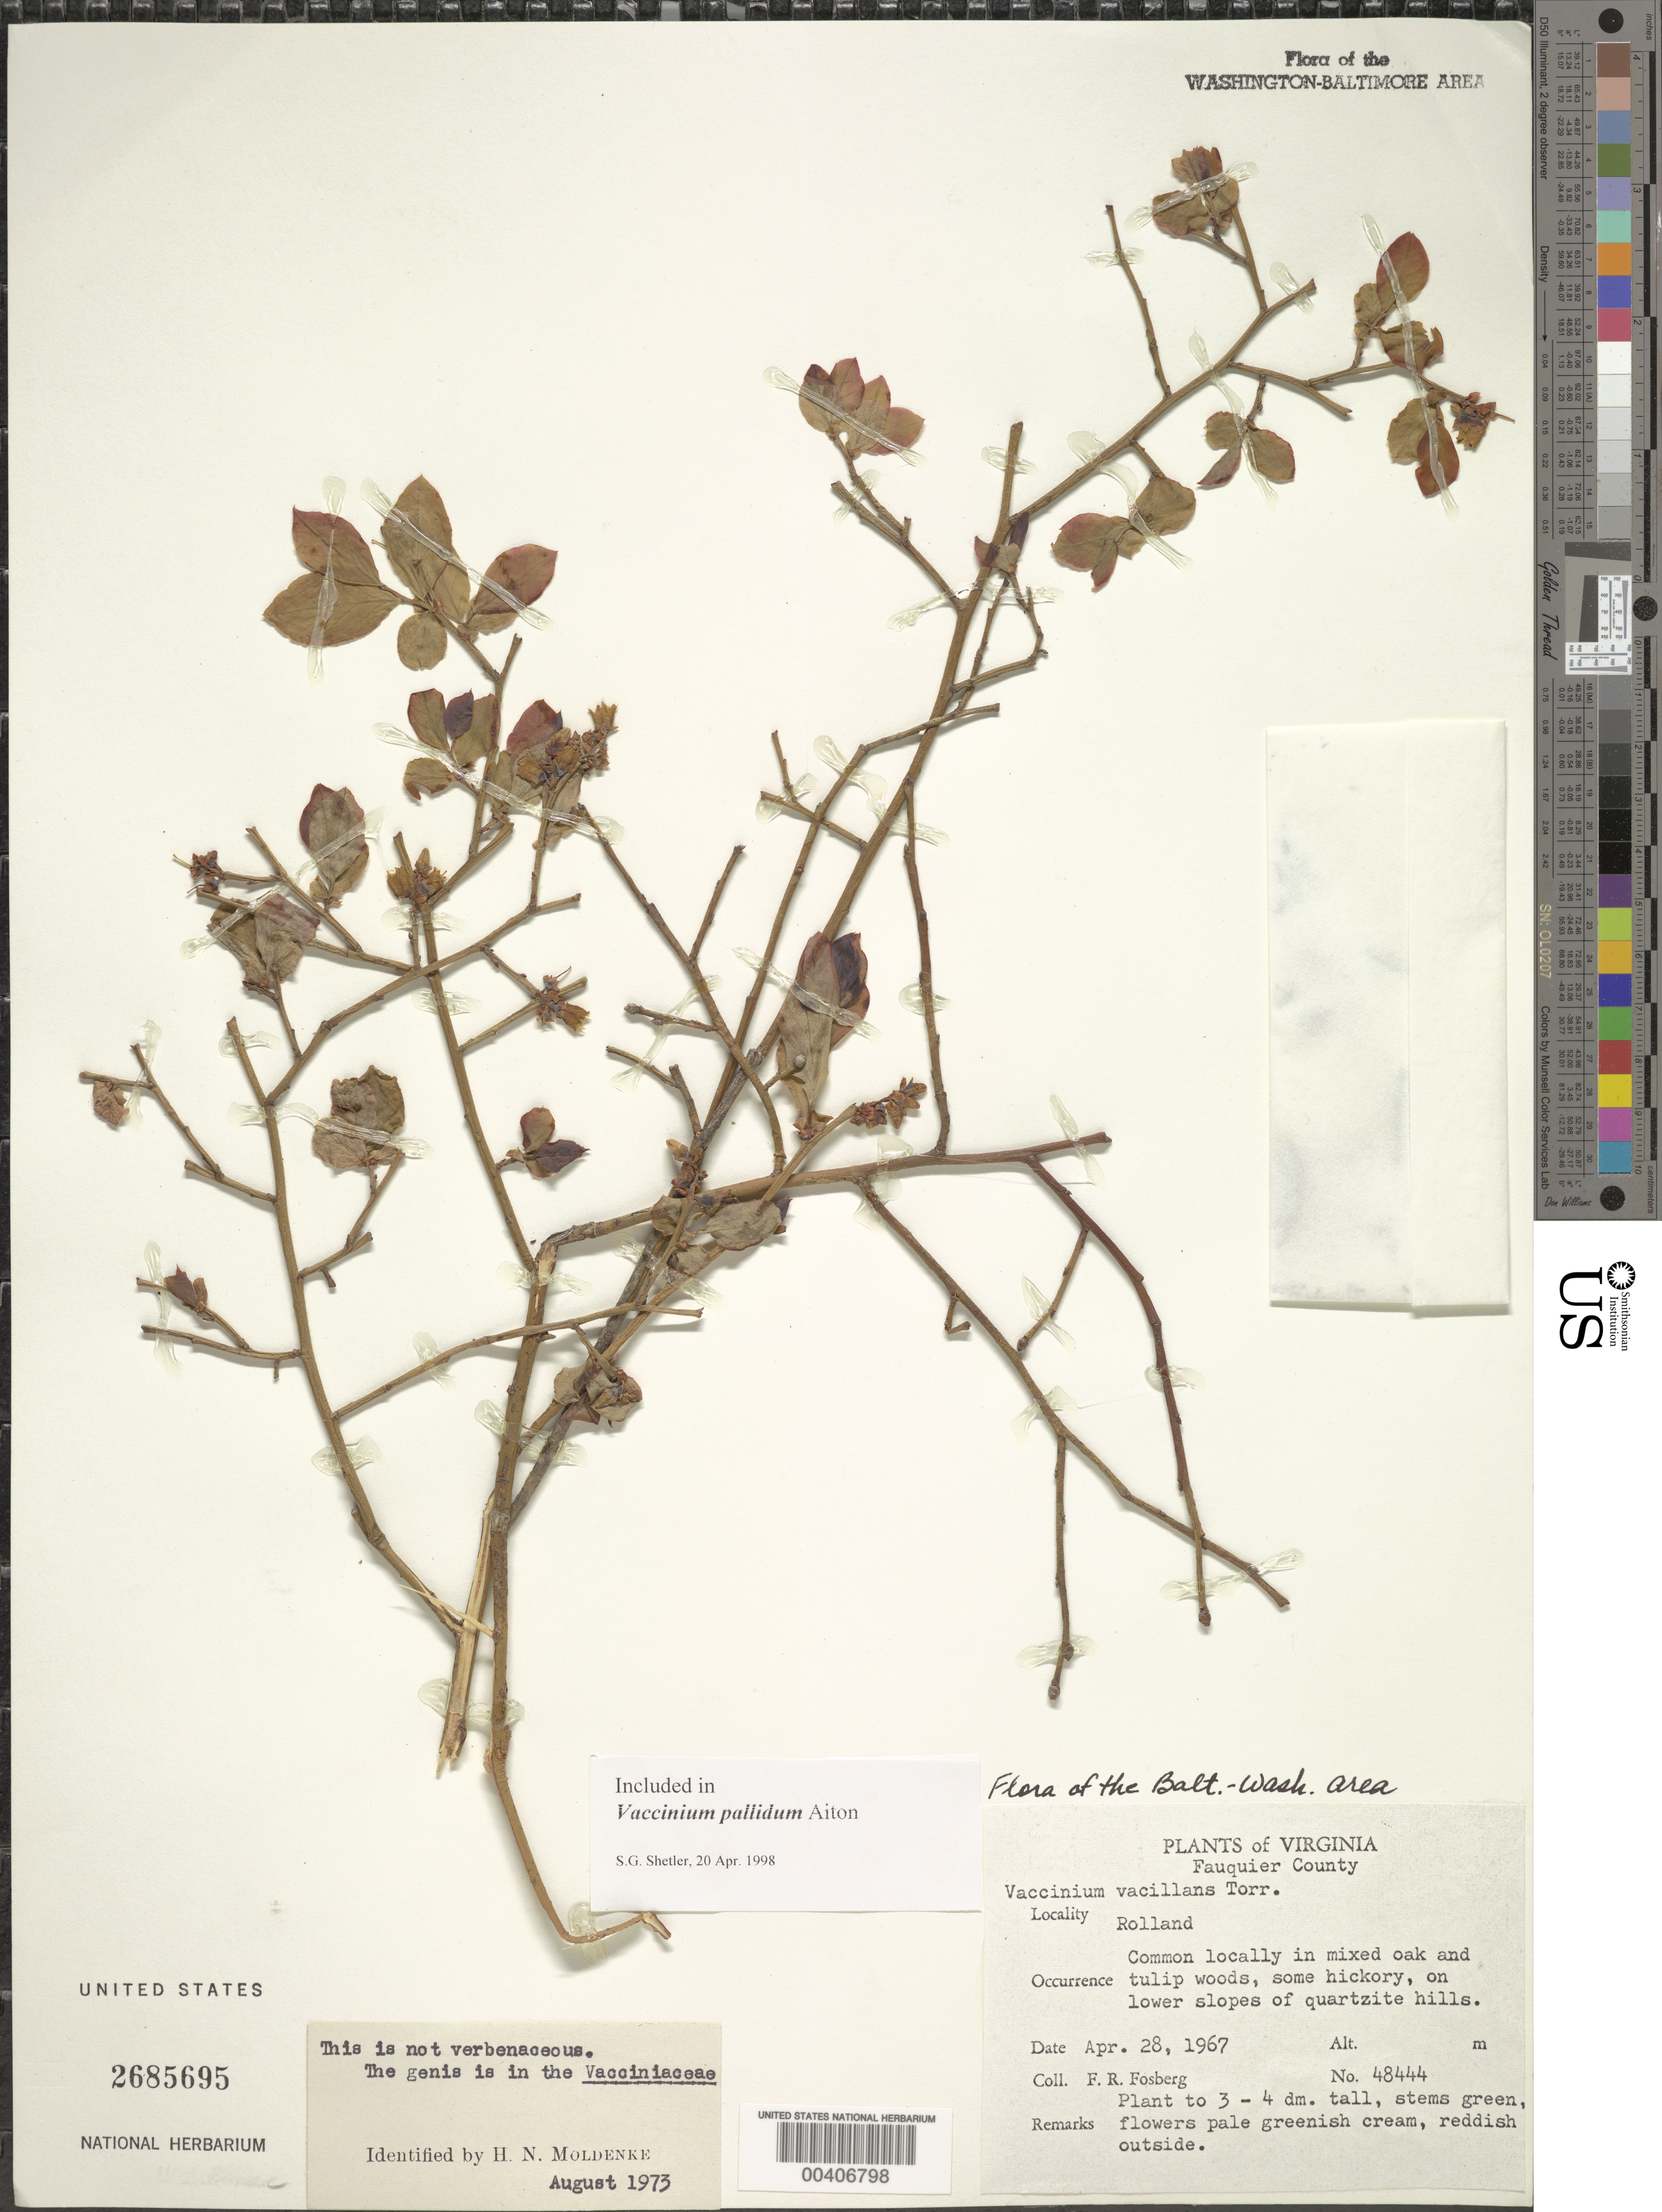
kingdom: Plantae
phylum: Tracheophyta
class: Magnoliopsida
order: Ericales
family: Ericaceae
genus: Vaccinium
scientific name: Vaccinium pallidum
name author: Aiton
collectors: F. R. Fosberg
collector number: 48444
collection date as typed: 28 Apr 1967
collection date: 1967-04-28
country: United States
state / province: Virginia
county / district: Fauquier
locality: Rolland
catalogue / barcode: US 2685695